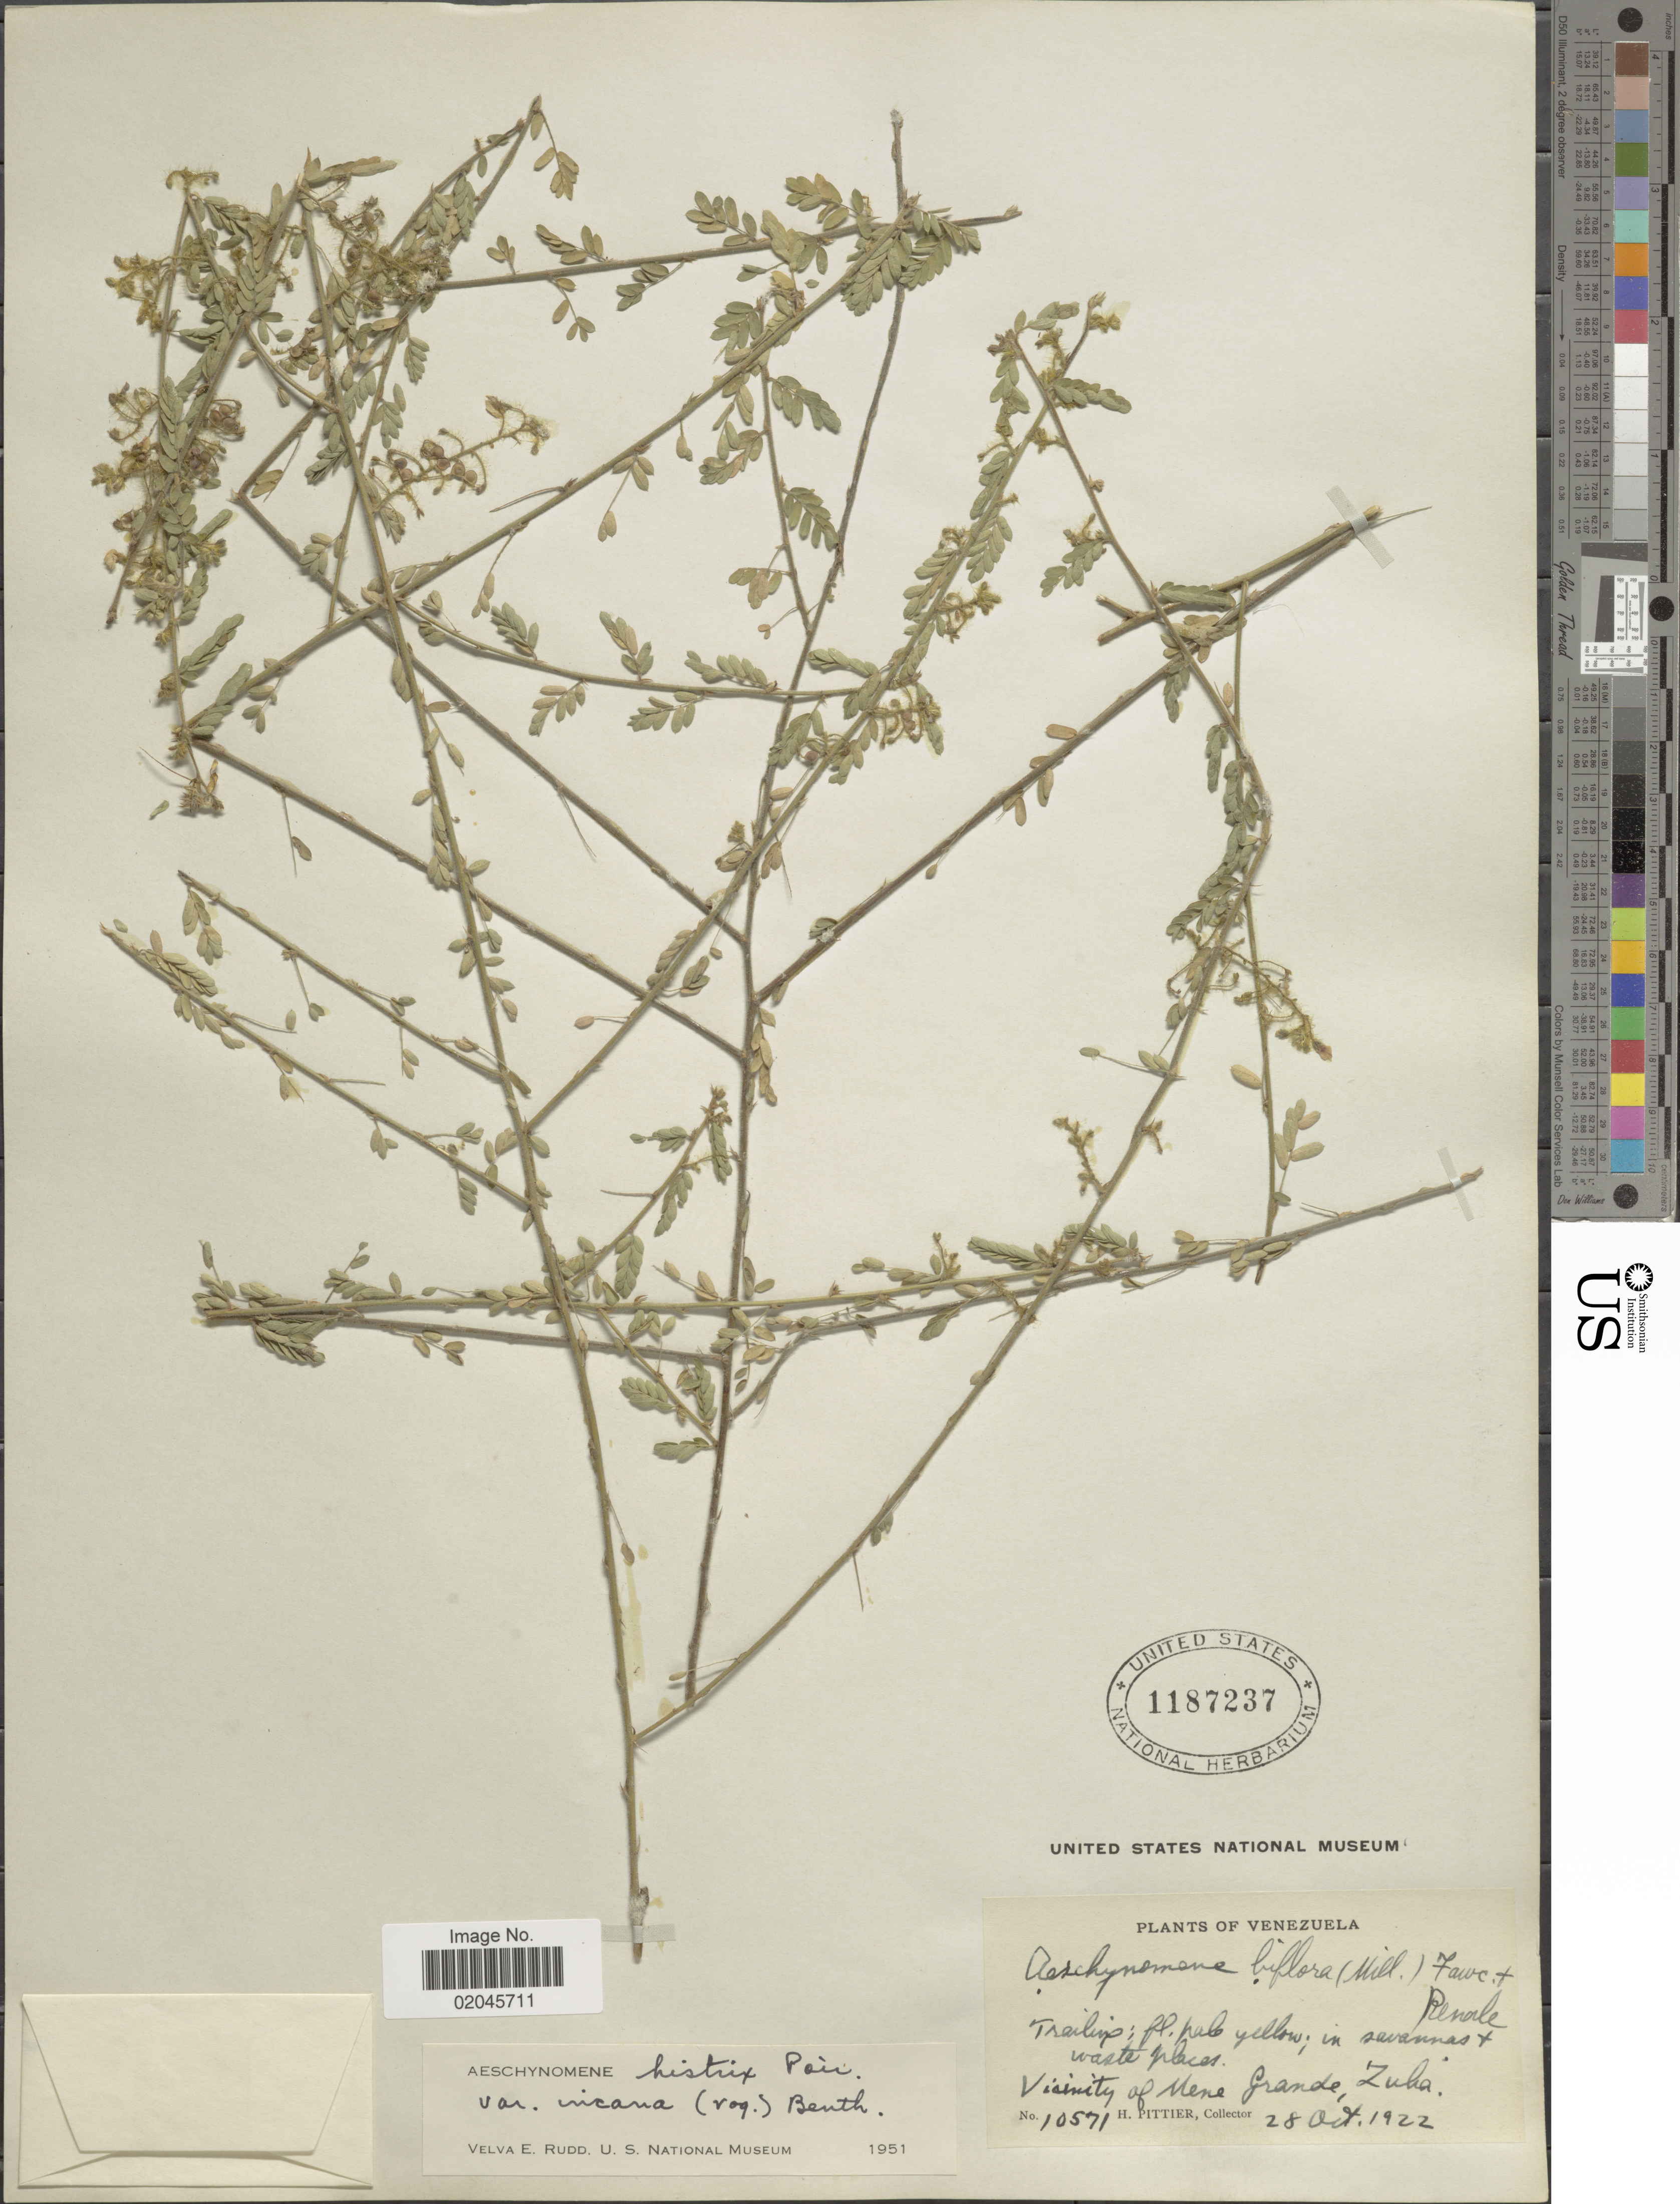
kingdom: Plantae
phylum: Tracheophyta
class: Magnoliopsida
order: Fabales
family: Fabaceae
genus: Aeschynomene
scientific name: Aeschynomene histrix var. incana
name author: Benth.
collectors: H. F. Pittier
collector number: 10571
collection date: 1922-10-28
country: Venezuela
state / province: Zulia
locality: In savannas + waste places, vicinity of Mene Grande, Zulia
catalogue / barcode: US 1187237